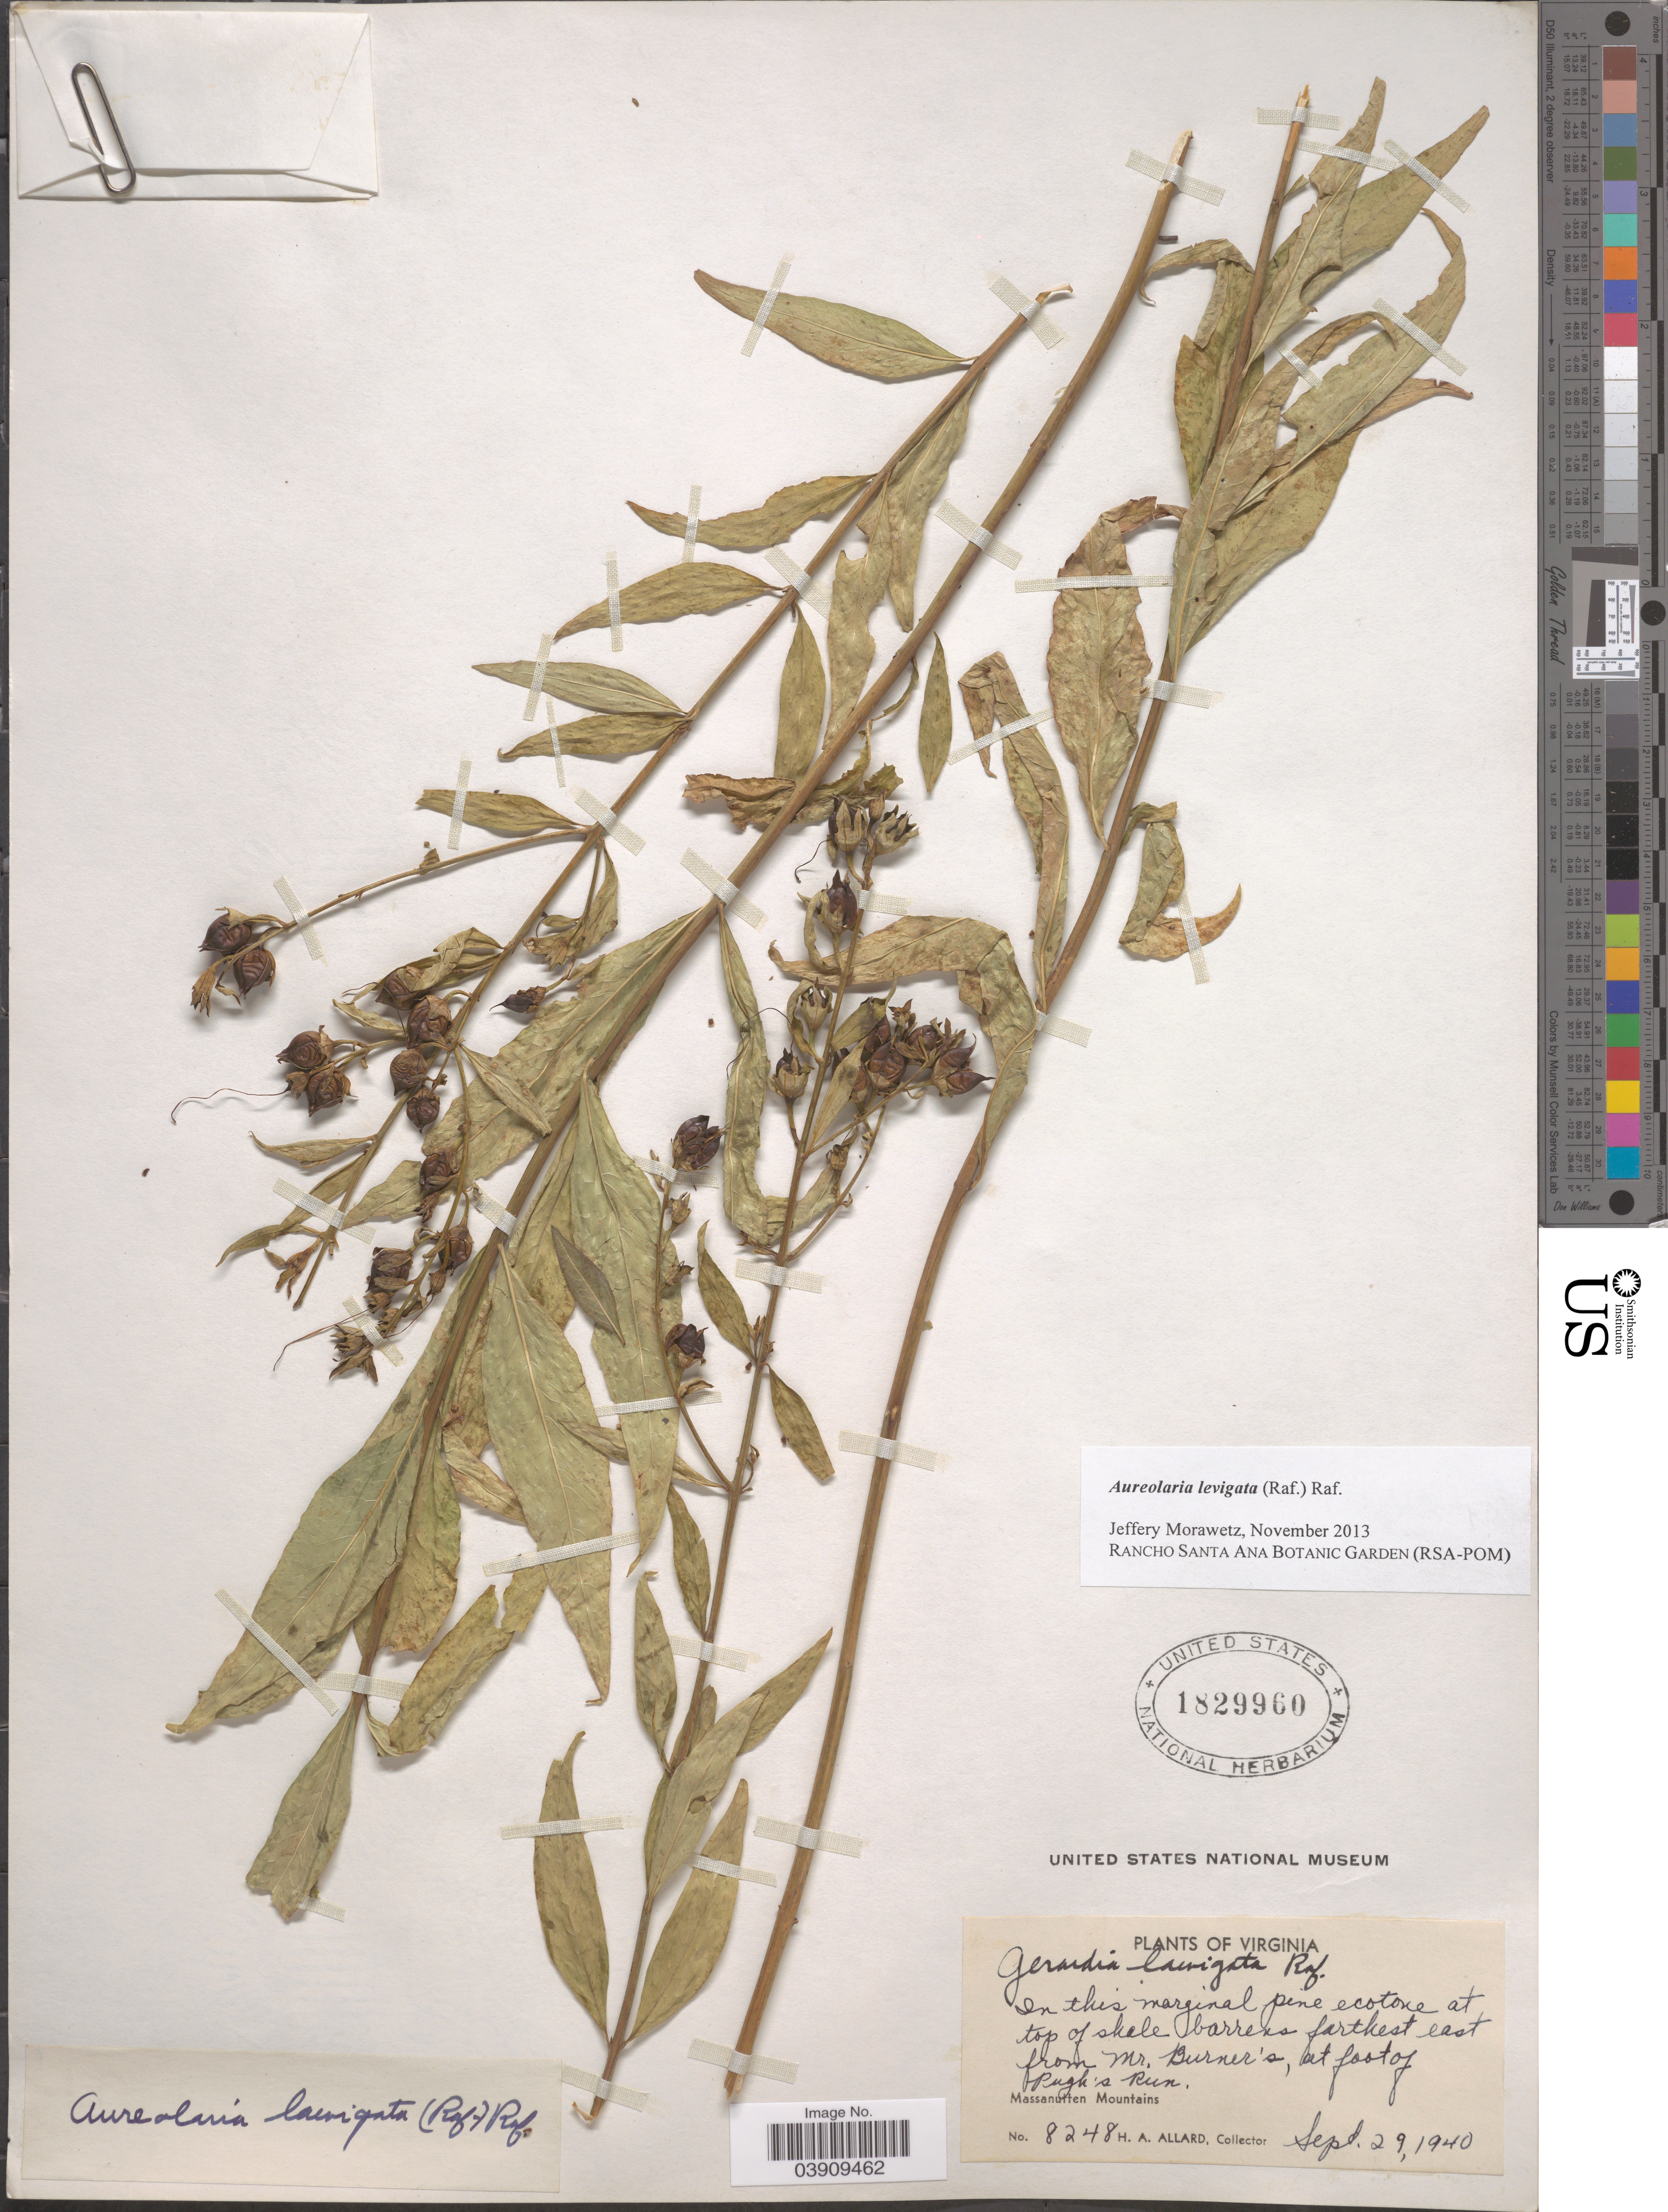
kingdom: Plantae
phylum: Tracheophyta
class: Magnoliopsida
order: Lamiales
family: Orobanchaceae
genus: Aureolaria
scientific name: Aureolaria laevigata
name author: (Raf.) Raf.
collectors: H. A. Allard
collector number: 8248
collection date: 1940-09-29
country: United States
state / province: Virginia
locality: Farthest east from Mr. Burner's, at foot of Pugh's Run. Massanutten Mountains.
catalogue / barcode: US 1829960